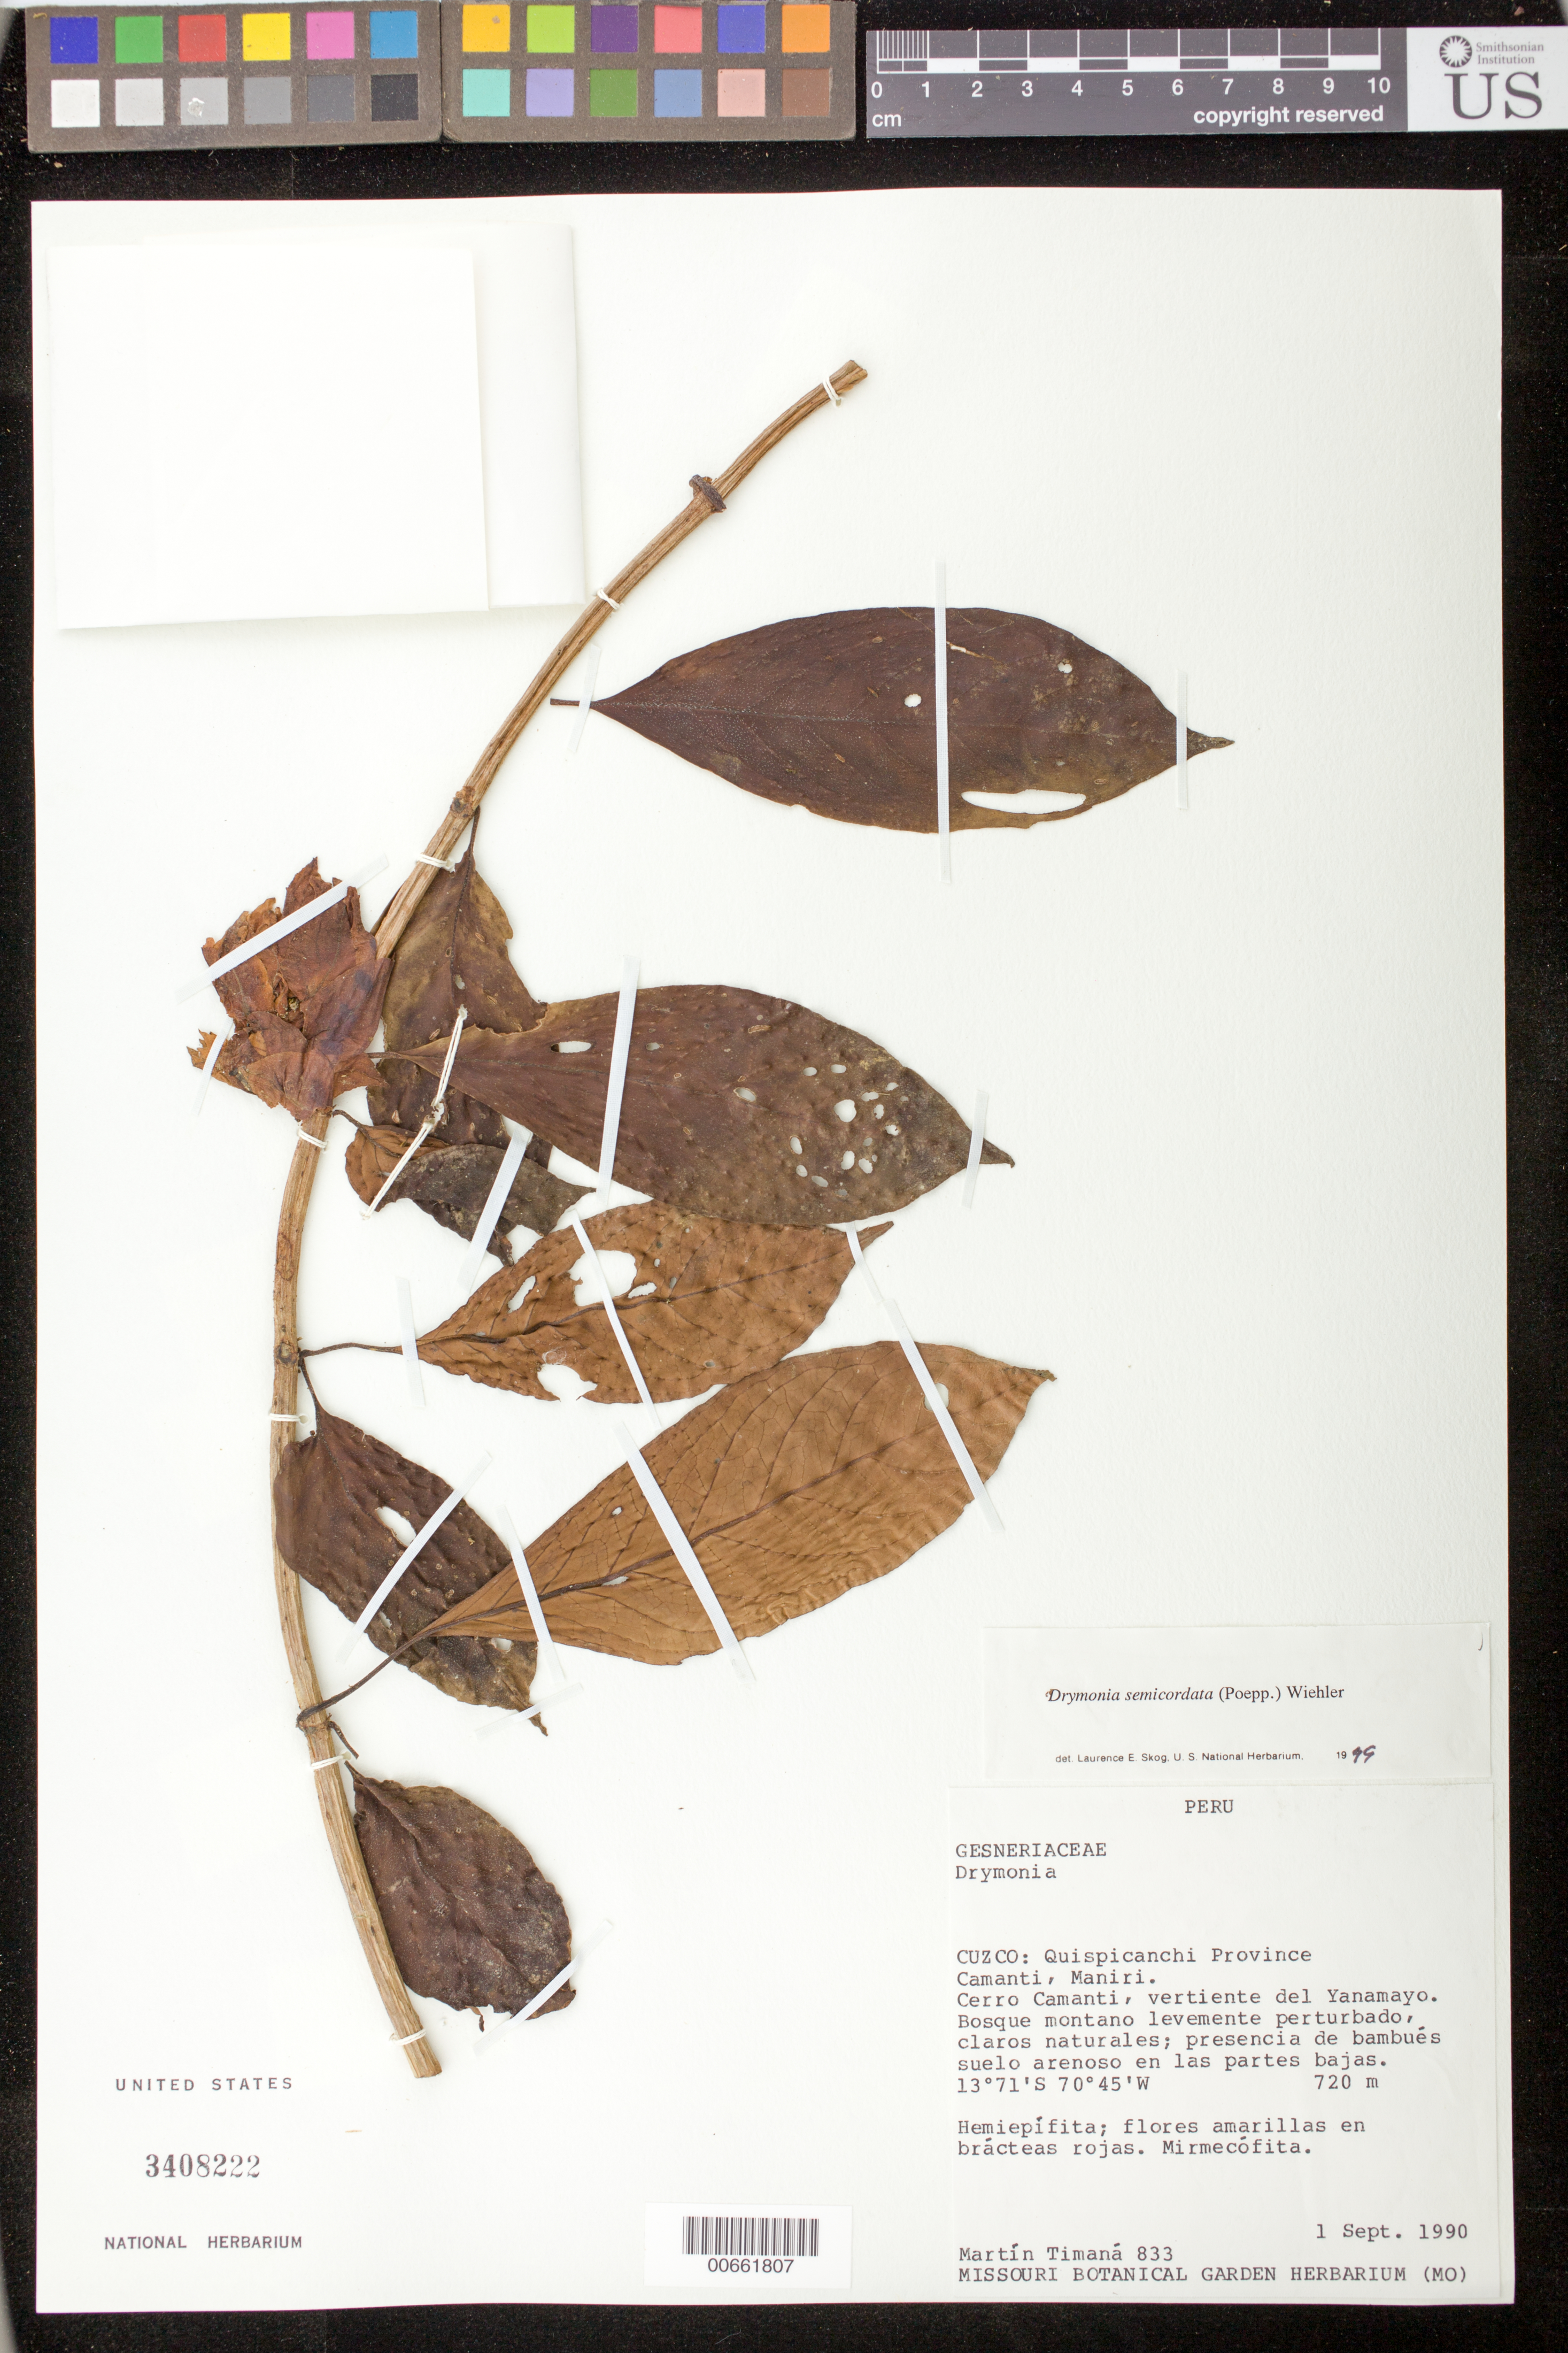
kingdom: Plantae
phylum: Tracheophyta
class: Magnoliopsida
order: Lamiales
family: Gesneriaceae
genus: Drymonia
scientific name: Drymonia semicordata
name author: (Poepp.) Wiehler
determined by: Skog, Laurence E.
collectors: M. E. Timaná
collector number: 833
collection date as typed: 01 Sep 1990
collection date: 1990-09-01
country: Peru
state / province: Cusco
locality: Prov. Quispicanchi; Camanti, Maniri, Cerro Camanti, vertiente del Yanamayo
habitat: Bosque montano levemente perturbado, claros naturales; presencia de bambués, suelo arenoso en las partes bajas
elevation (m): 720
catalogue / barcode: US 3408222